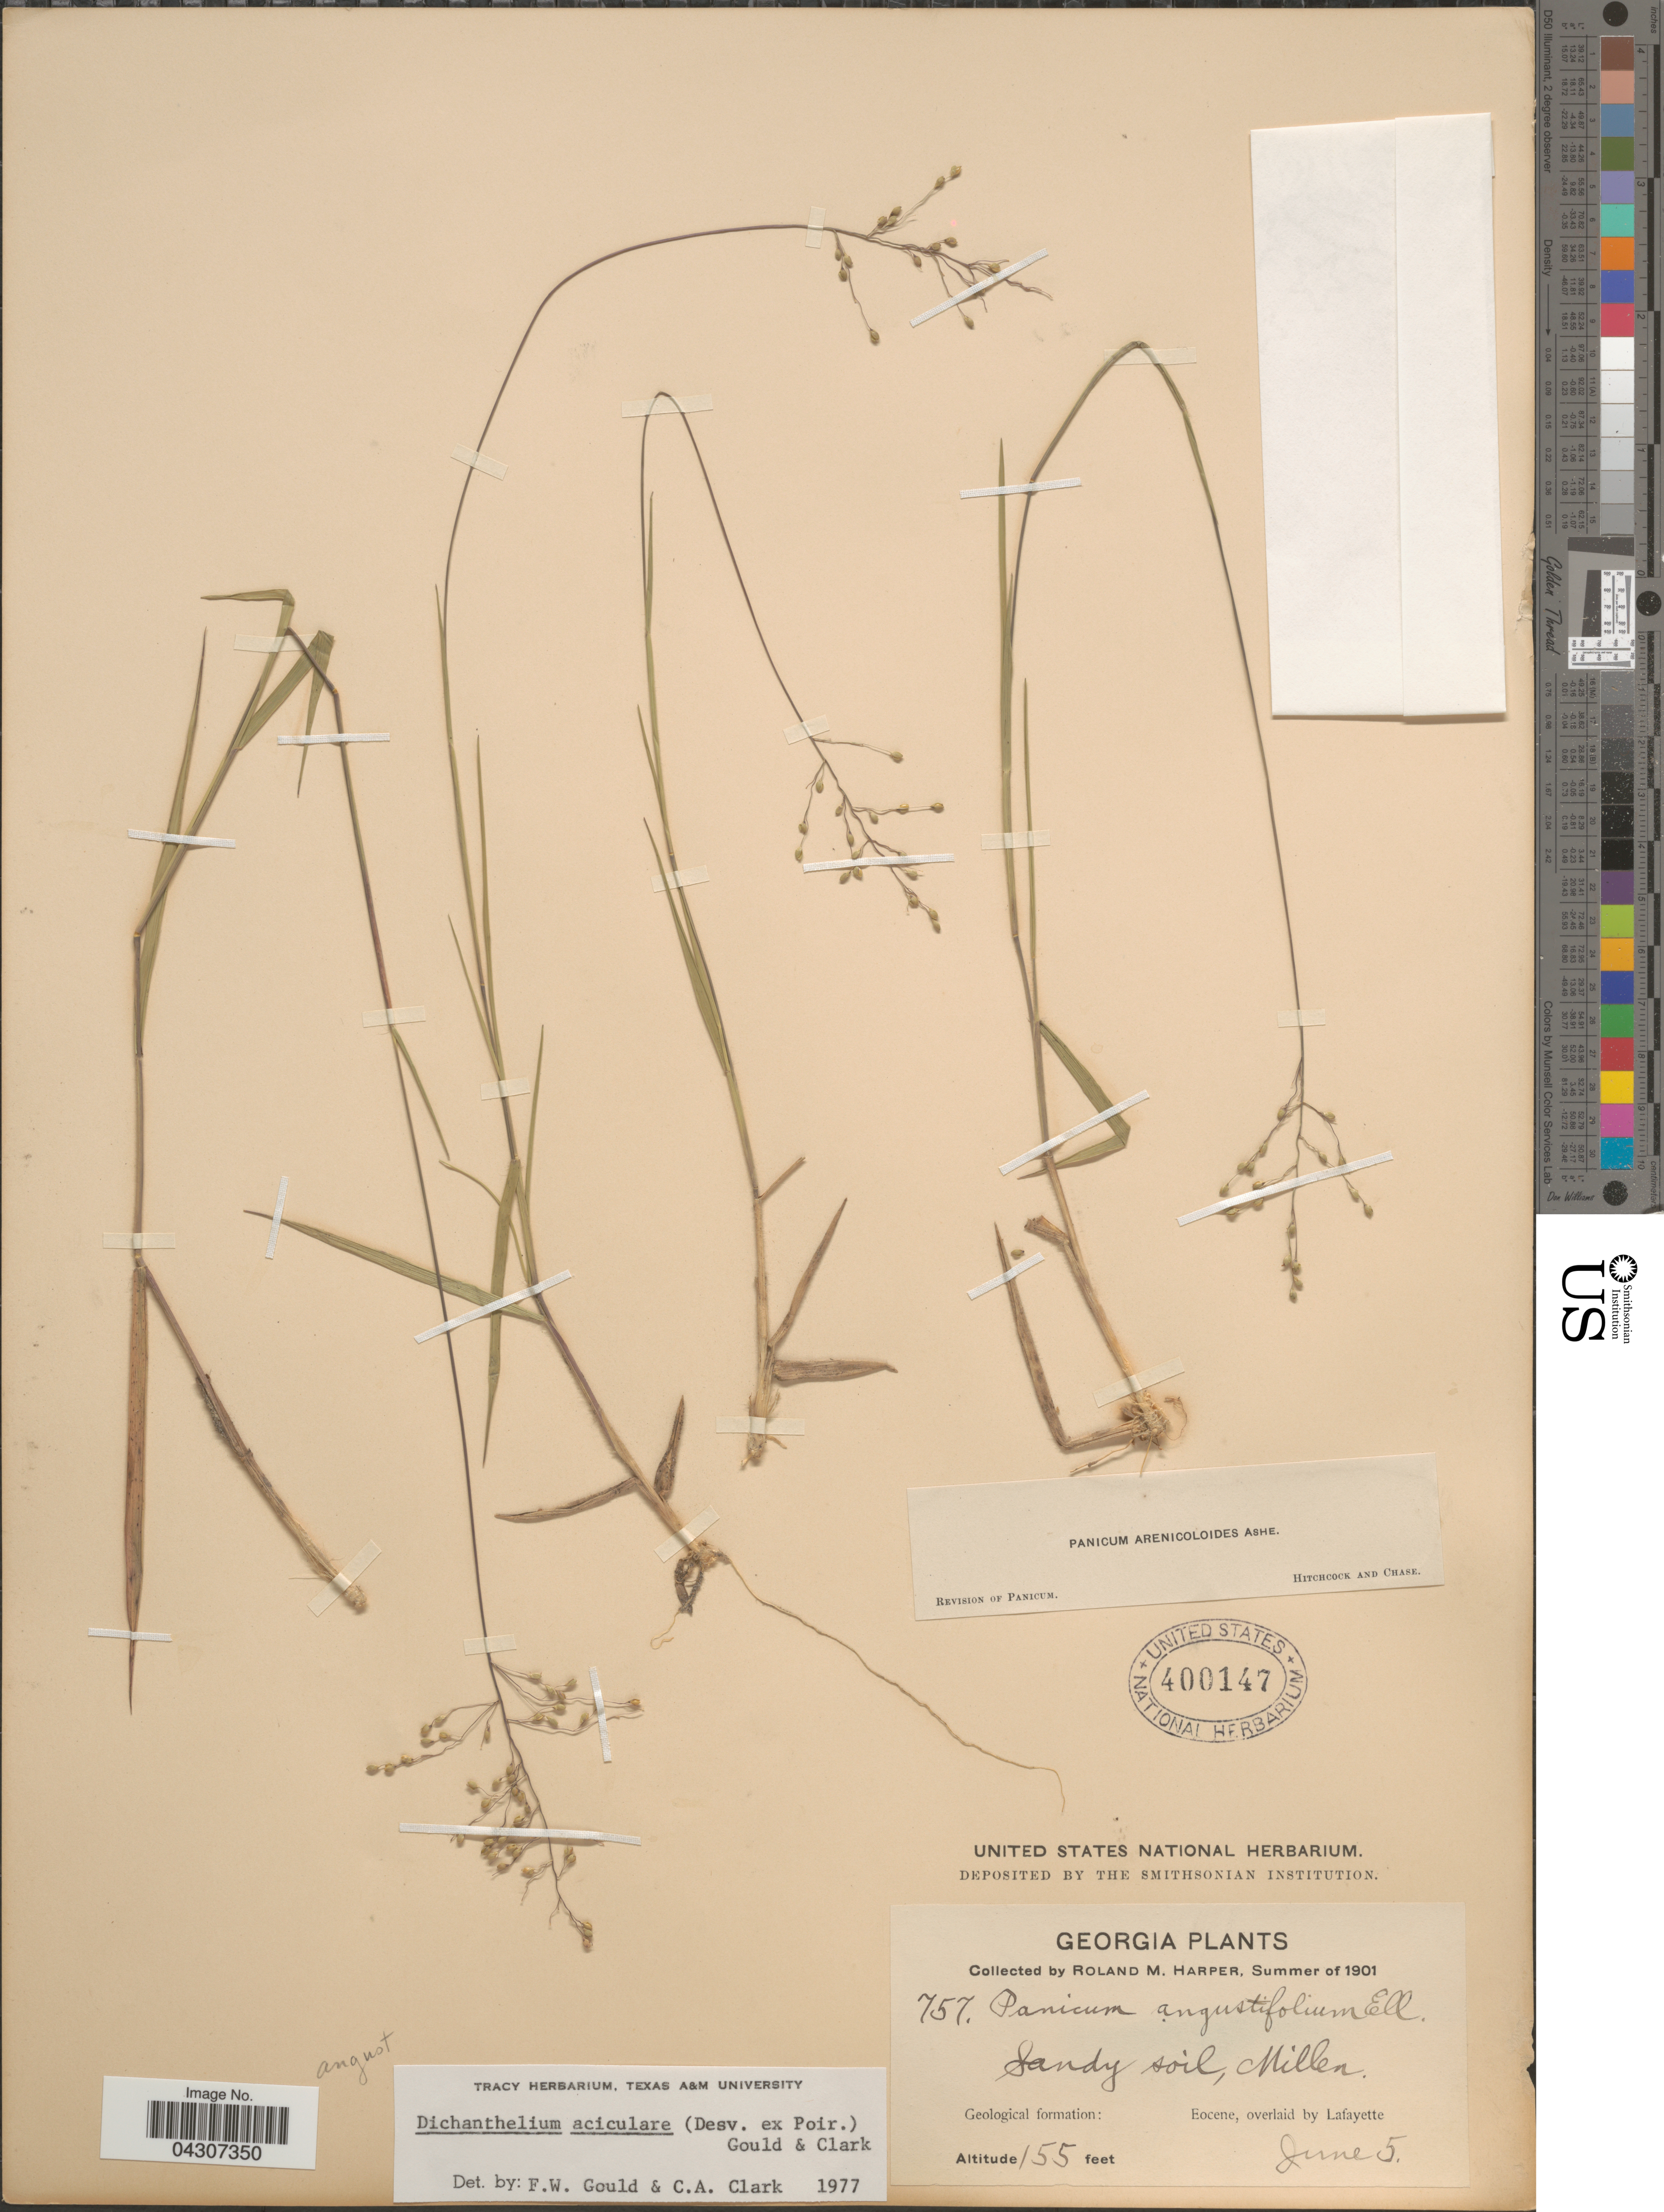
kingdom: Plantae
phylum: Tracheophyta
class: Liliopsida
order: Poales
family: Poaceae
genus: Dichanthelium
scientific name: Dichanthelium aciculare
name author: (Desv. ex Poir.) Gould & C.A. Clark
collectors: R. M. Harper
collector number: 757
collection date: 1901-06-05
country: United States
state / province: Georgia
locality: Sandy soil, Millen. Geological formation: Eocene, overlaid by Lafayette.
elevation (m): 47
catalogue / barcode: US 400147